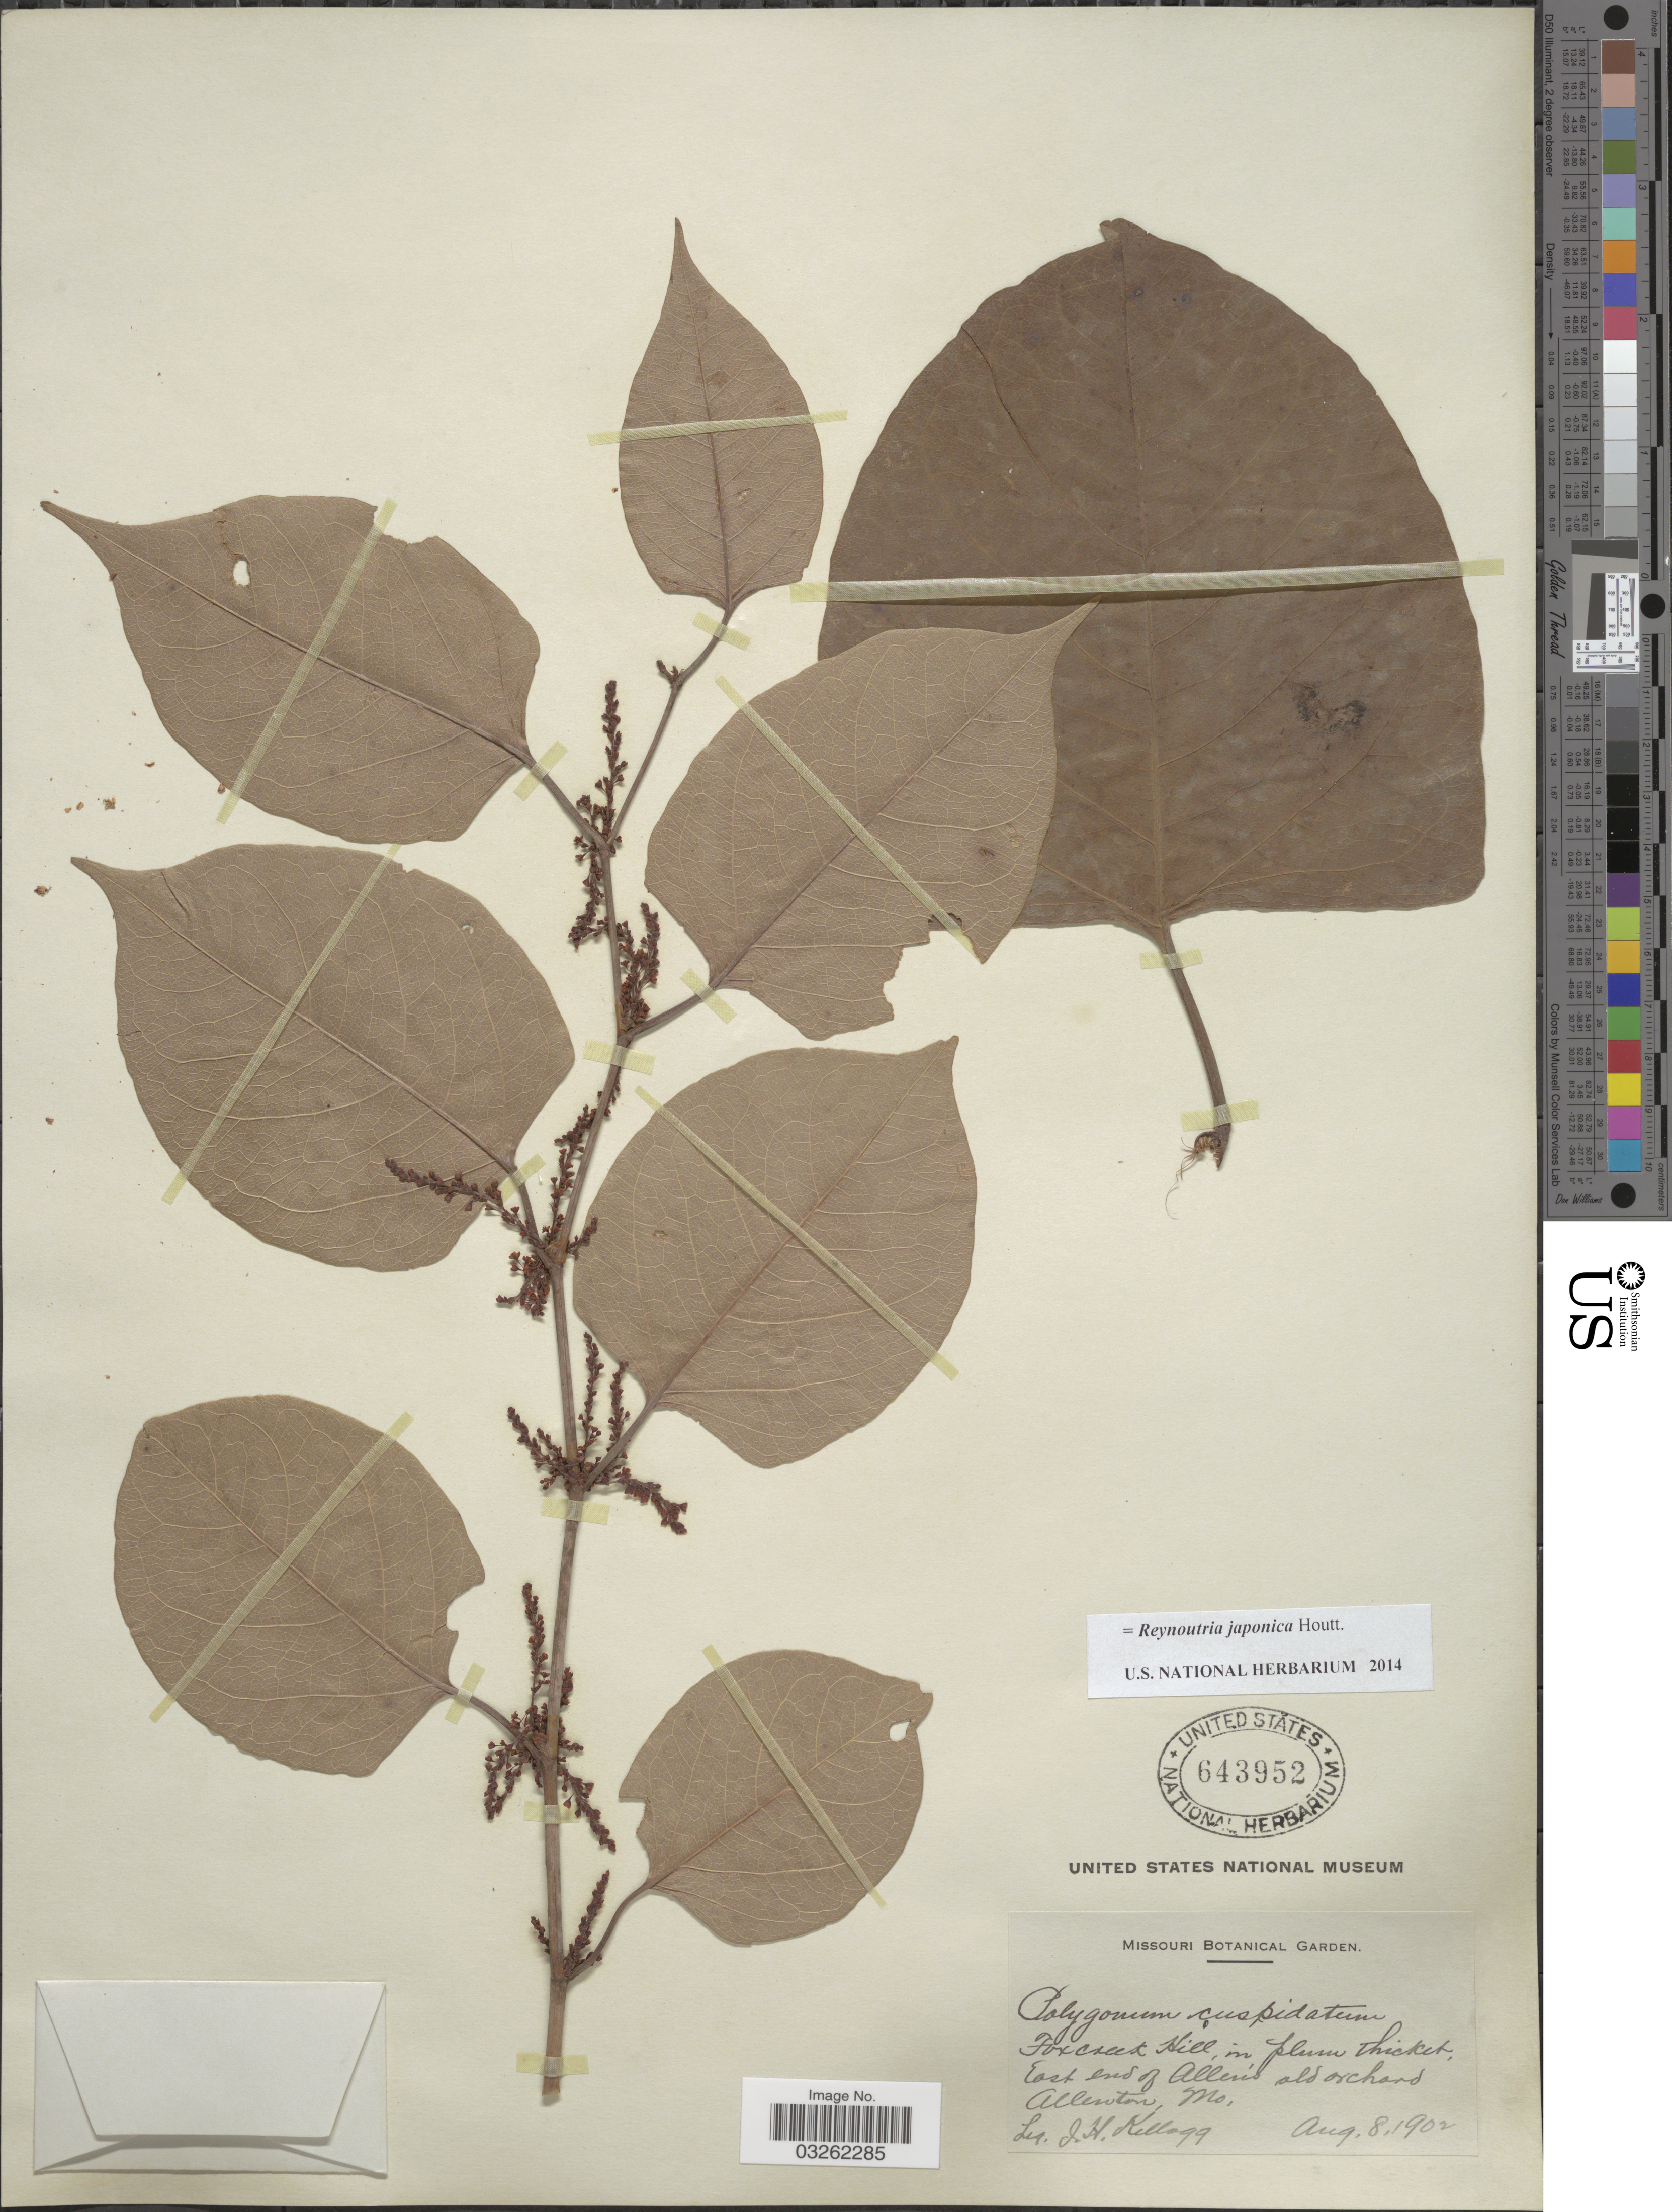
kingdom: Plantae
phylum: Tracheophyta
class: Magnoliopsida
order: Caryophyllales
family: Polygonaceae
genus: Reynoutria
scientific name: Reynoutria japonica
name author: Houtt.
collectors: J. H. Kellogg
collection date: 1902-08-08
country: United States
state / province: Missouri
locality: Fox Creek Hill, plum thicket. East end of Allen's old orchard Allenton.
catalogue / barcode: US 643952